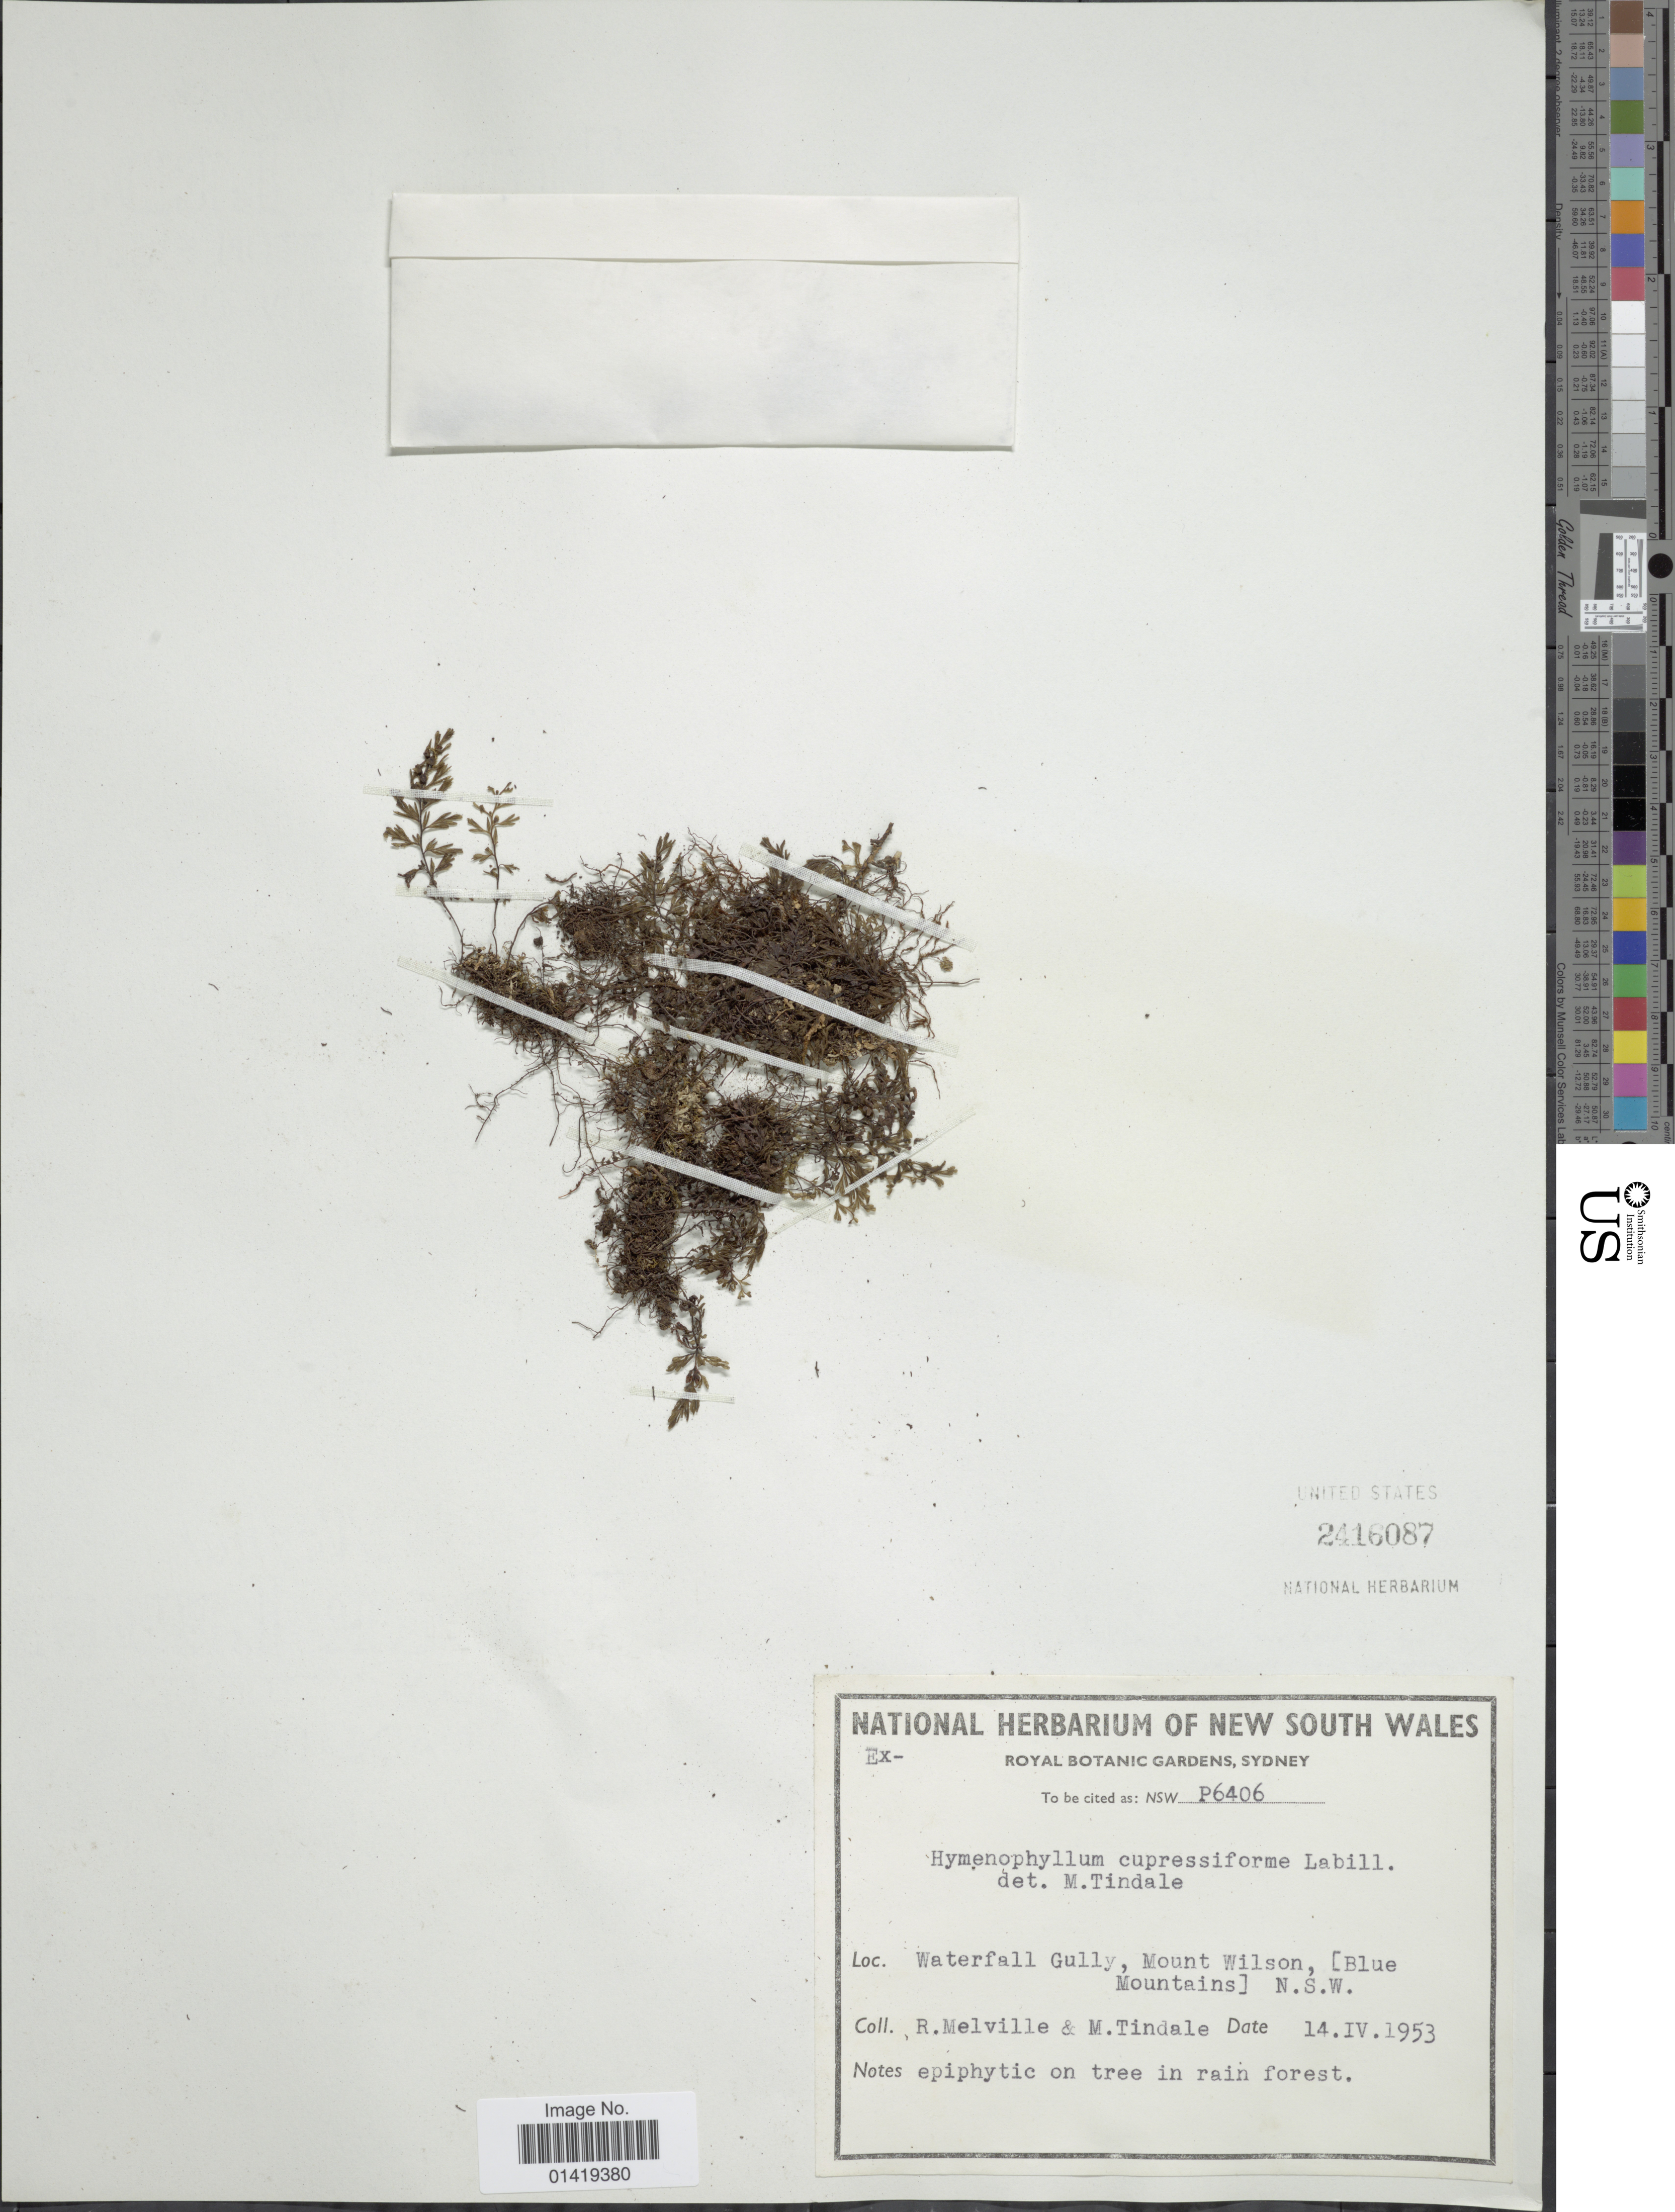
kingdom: Plantae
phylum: Tracheophyta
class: Polypodiopsida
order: Hymenophyllales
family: Hymenophyllaceae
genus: Hymenophyllum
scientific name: Hymenophyllum cupressiforme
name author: Labill.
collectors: R. Melville & M. D. Tindale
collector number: P6406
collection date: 1953-04-14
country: Australia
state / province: New South Wales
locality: Waterfall Gully Mount Wilson Blue Mountains, NSW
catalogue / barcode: US 2416087